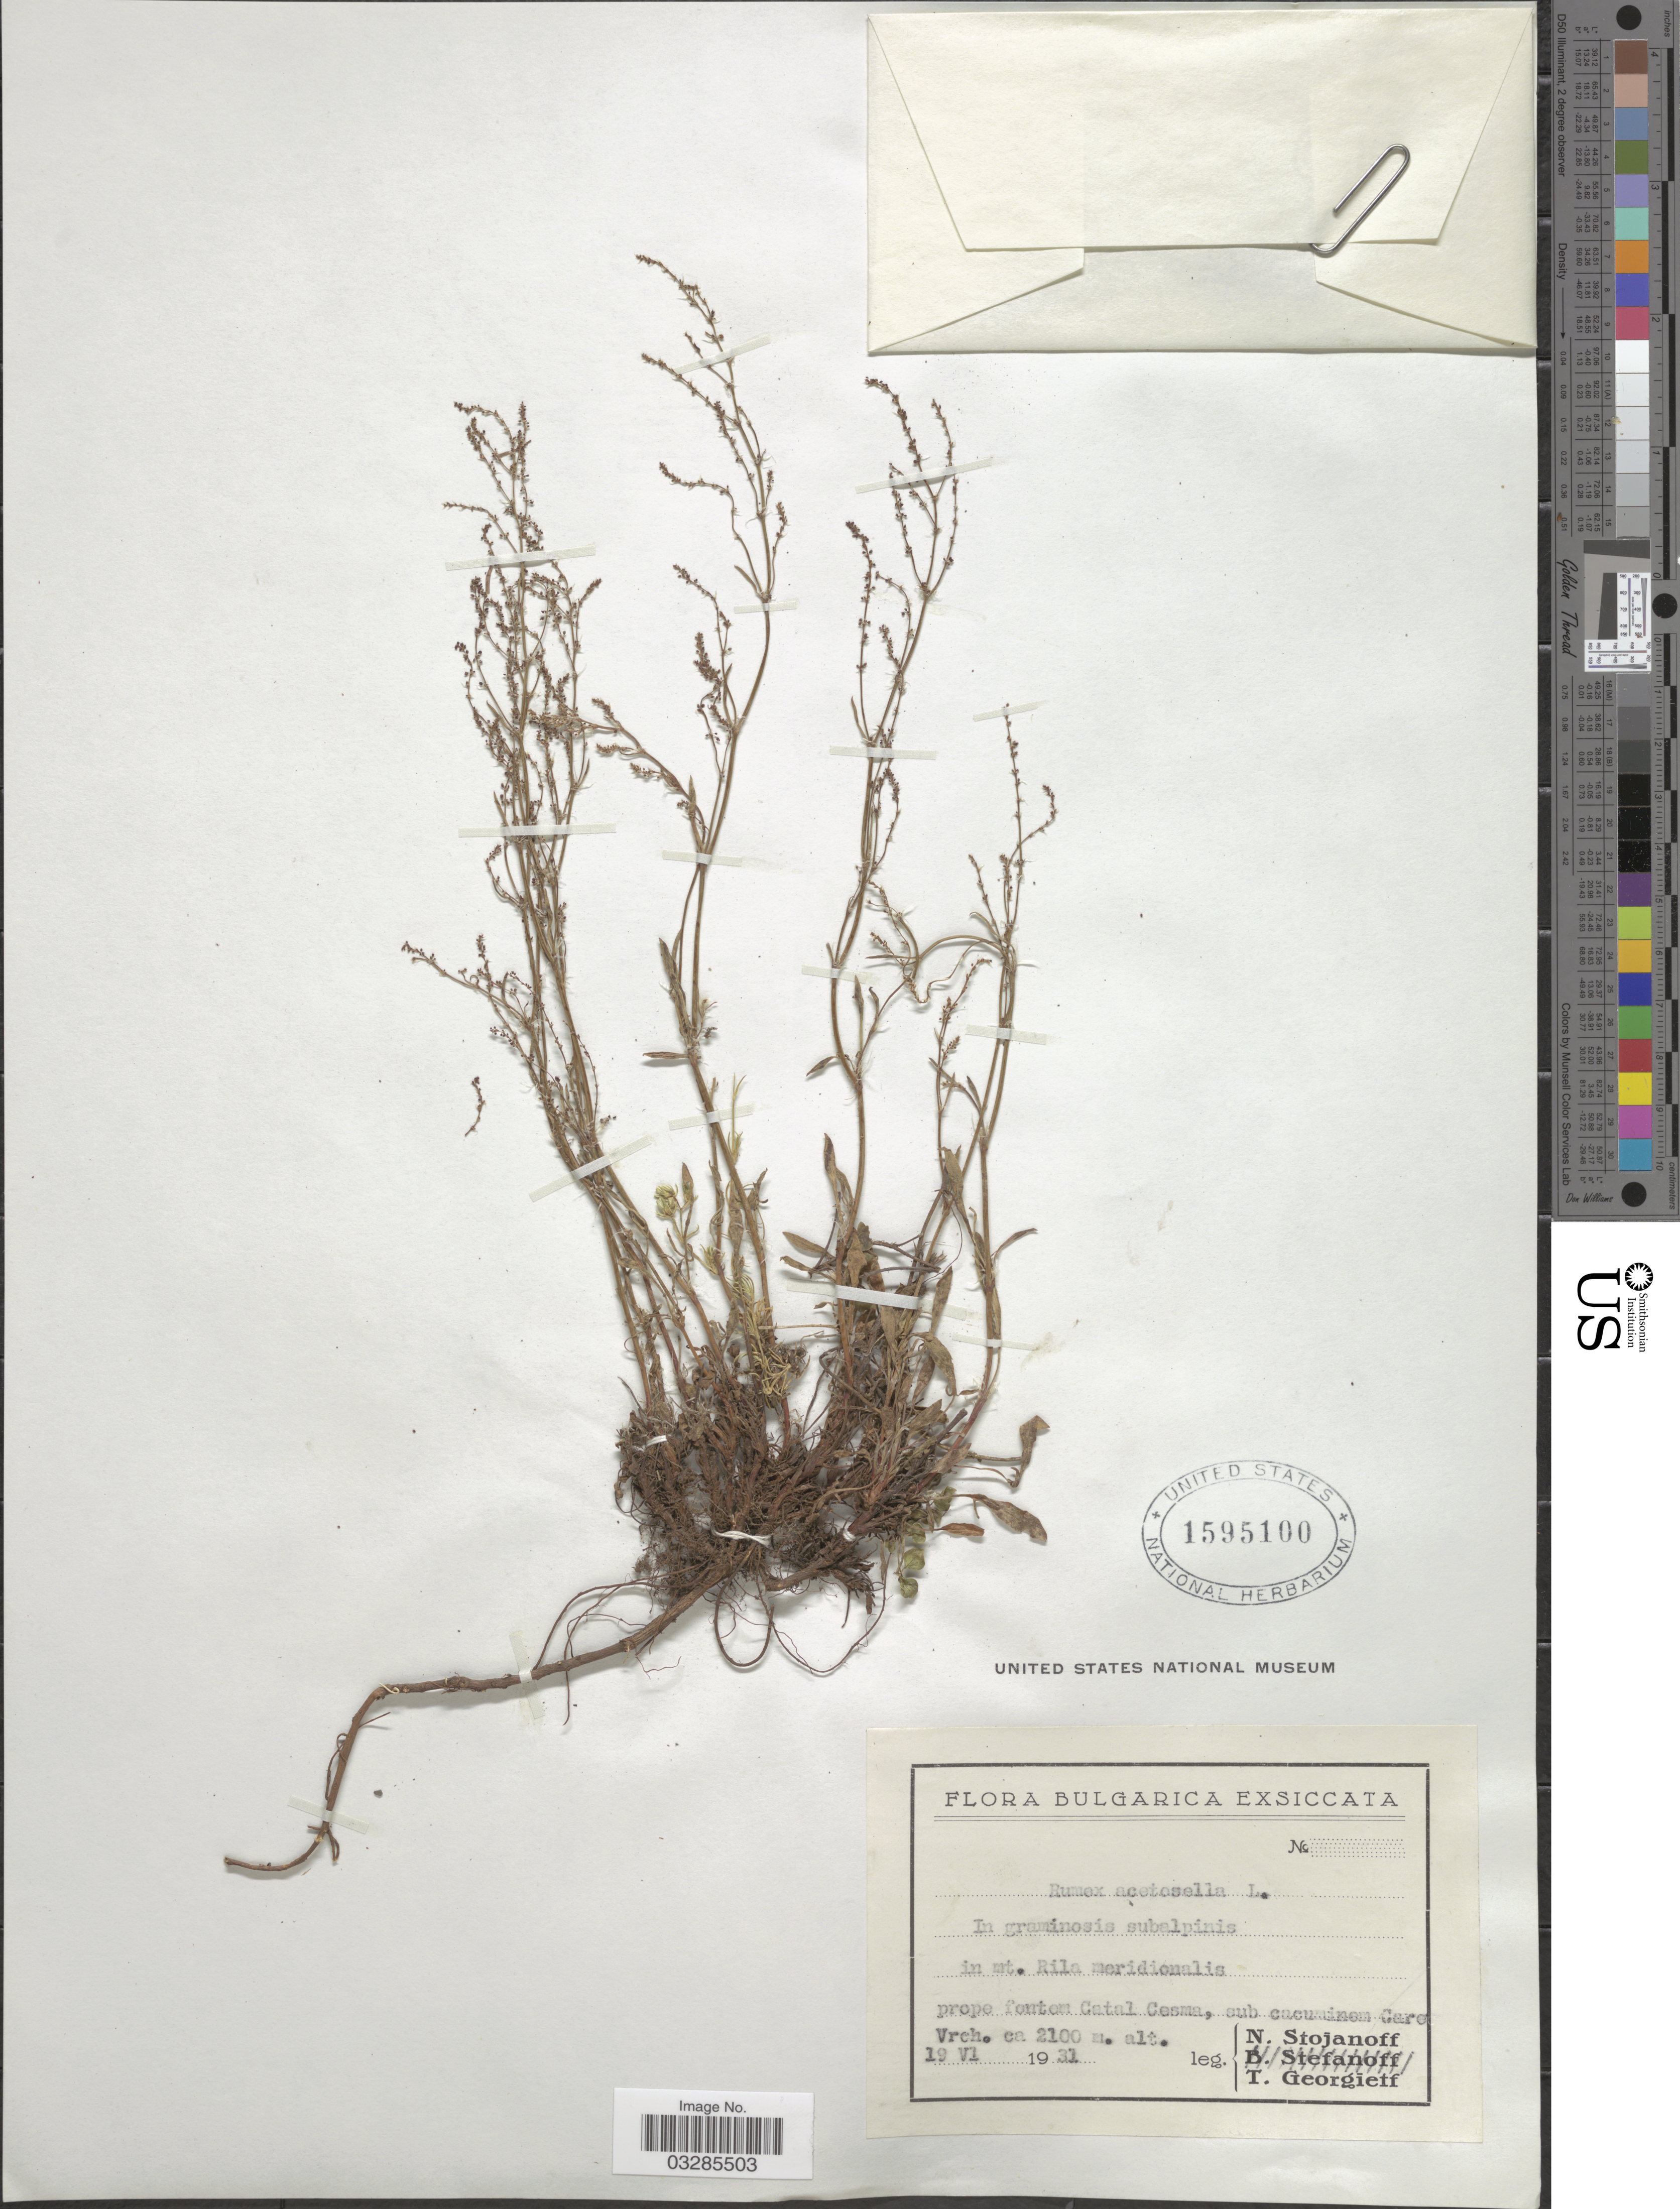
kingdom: Plantae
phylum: Tracheophyta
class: Magnoliopsida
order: Caryophyllales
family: Polygonaceae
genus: Rumex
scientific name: Rumex acetosella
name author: L.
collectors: N. Stojanoff & T. Georgieff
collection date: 1931-06-19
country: Bulgaria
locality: Mt. Rila meridionalis prope fontom [interpreted] Catal Cesma, sub cacuminen Care [interpreted] Vrch.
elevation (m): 2100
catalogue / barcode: US 1595100